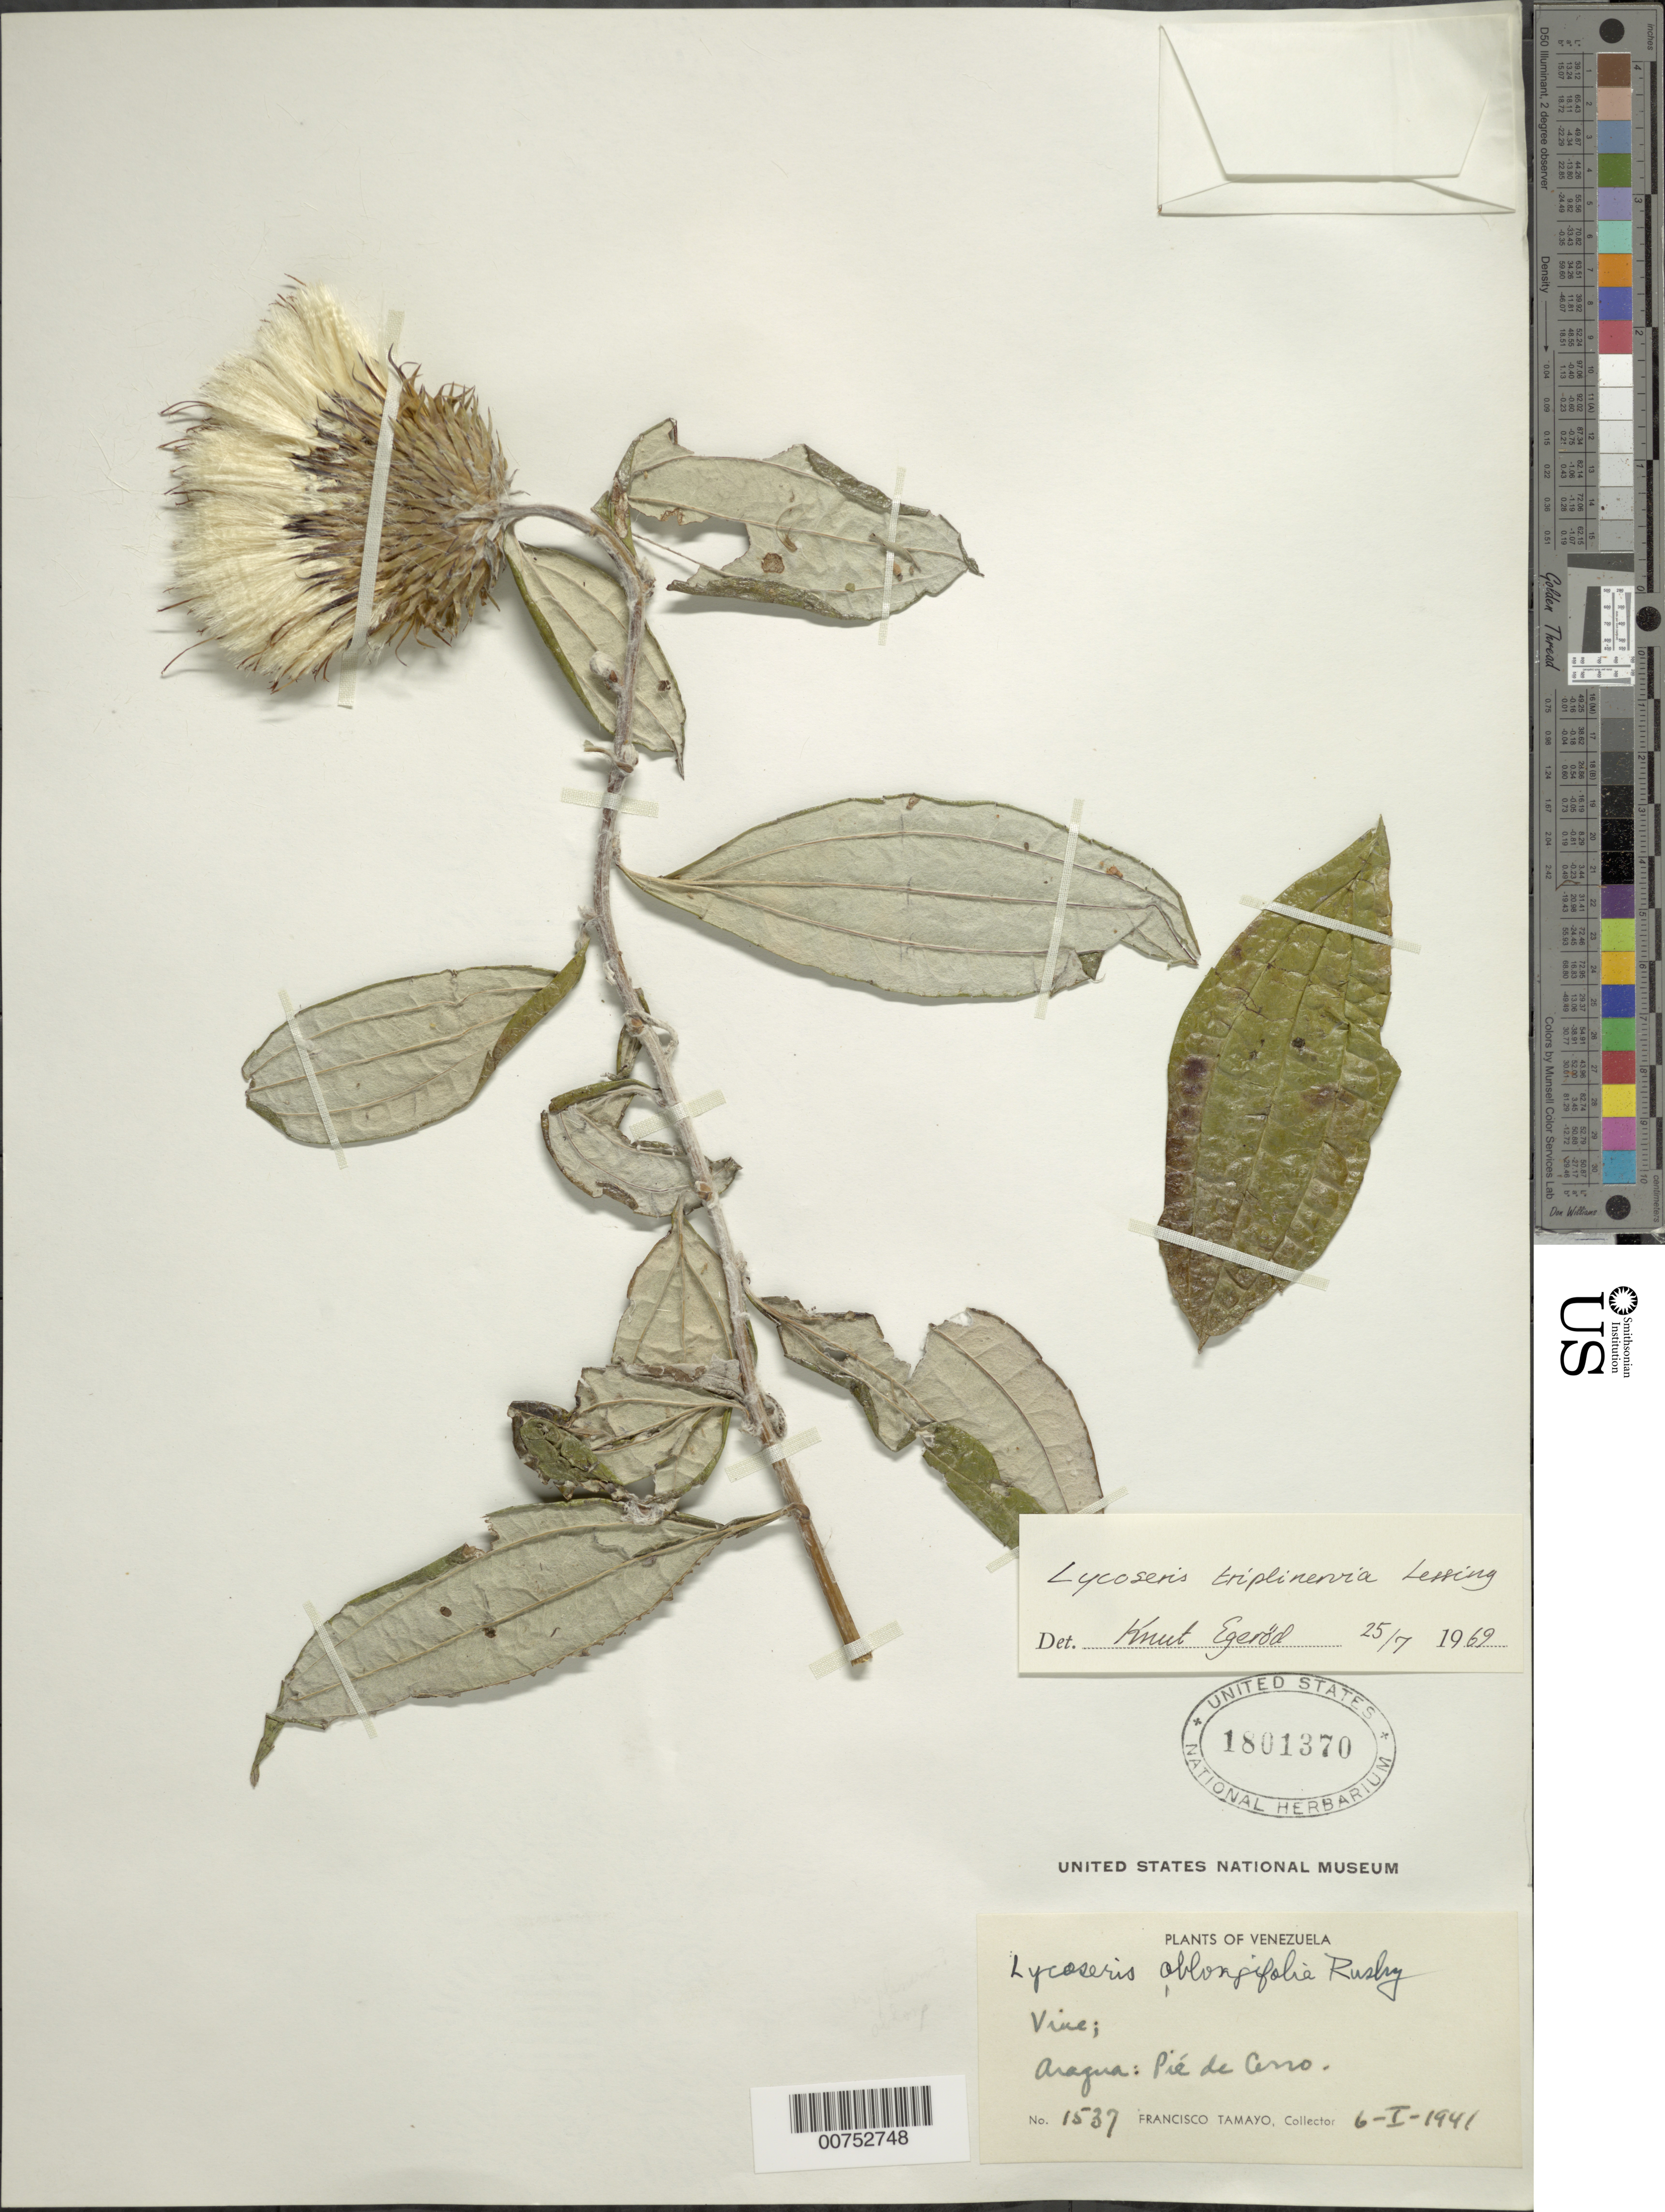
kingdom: Plantae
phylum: Tracheophyta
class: Magnoliopsida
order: Asterales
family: Asteraceae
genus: Lycoseris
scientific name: Lycoseris triplinervia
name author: Less.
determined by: Egerod, Knut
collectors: F. Tamayo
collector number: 1537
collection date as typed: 6-Jan-41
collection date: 1941-01-06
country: Venezuela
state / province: Aragua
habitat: Pie del cerro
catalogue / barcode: US 1801370